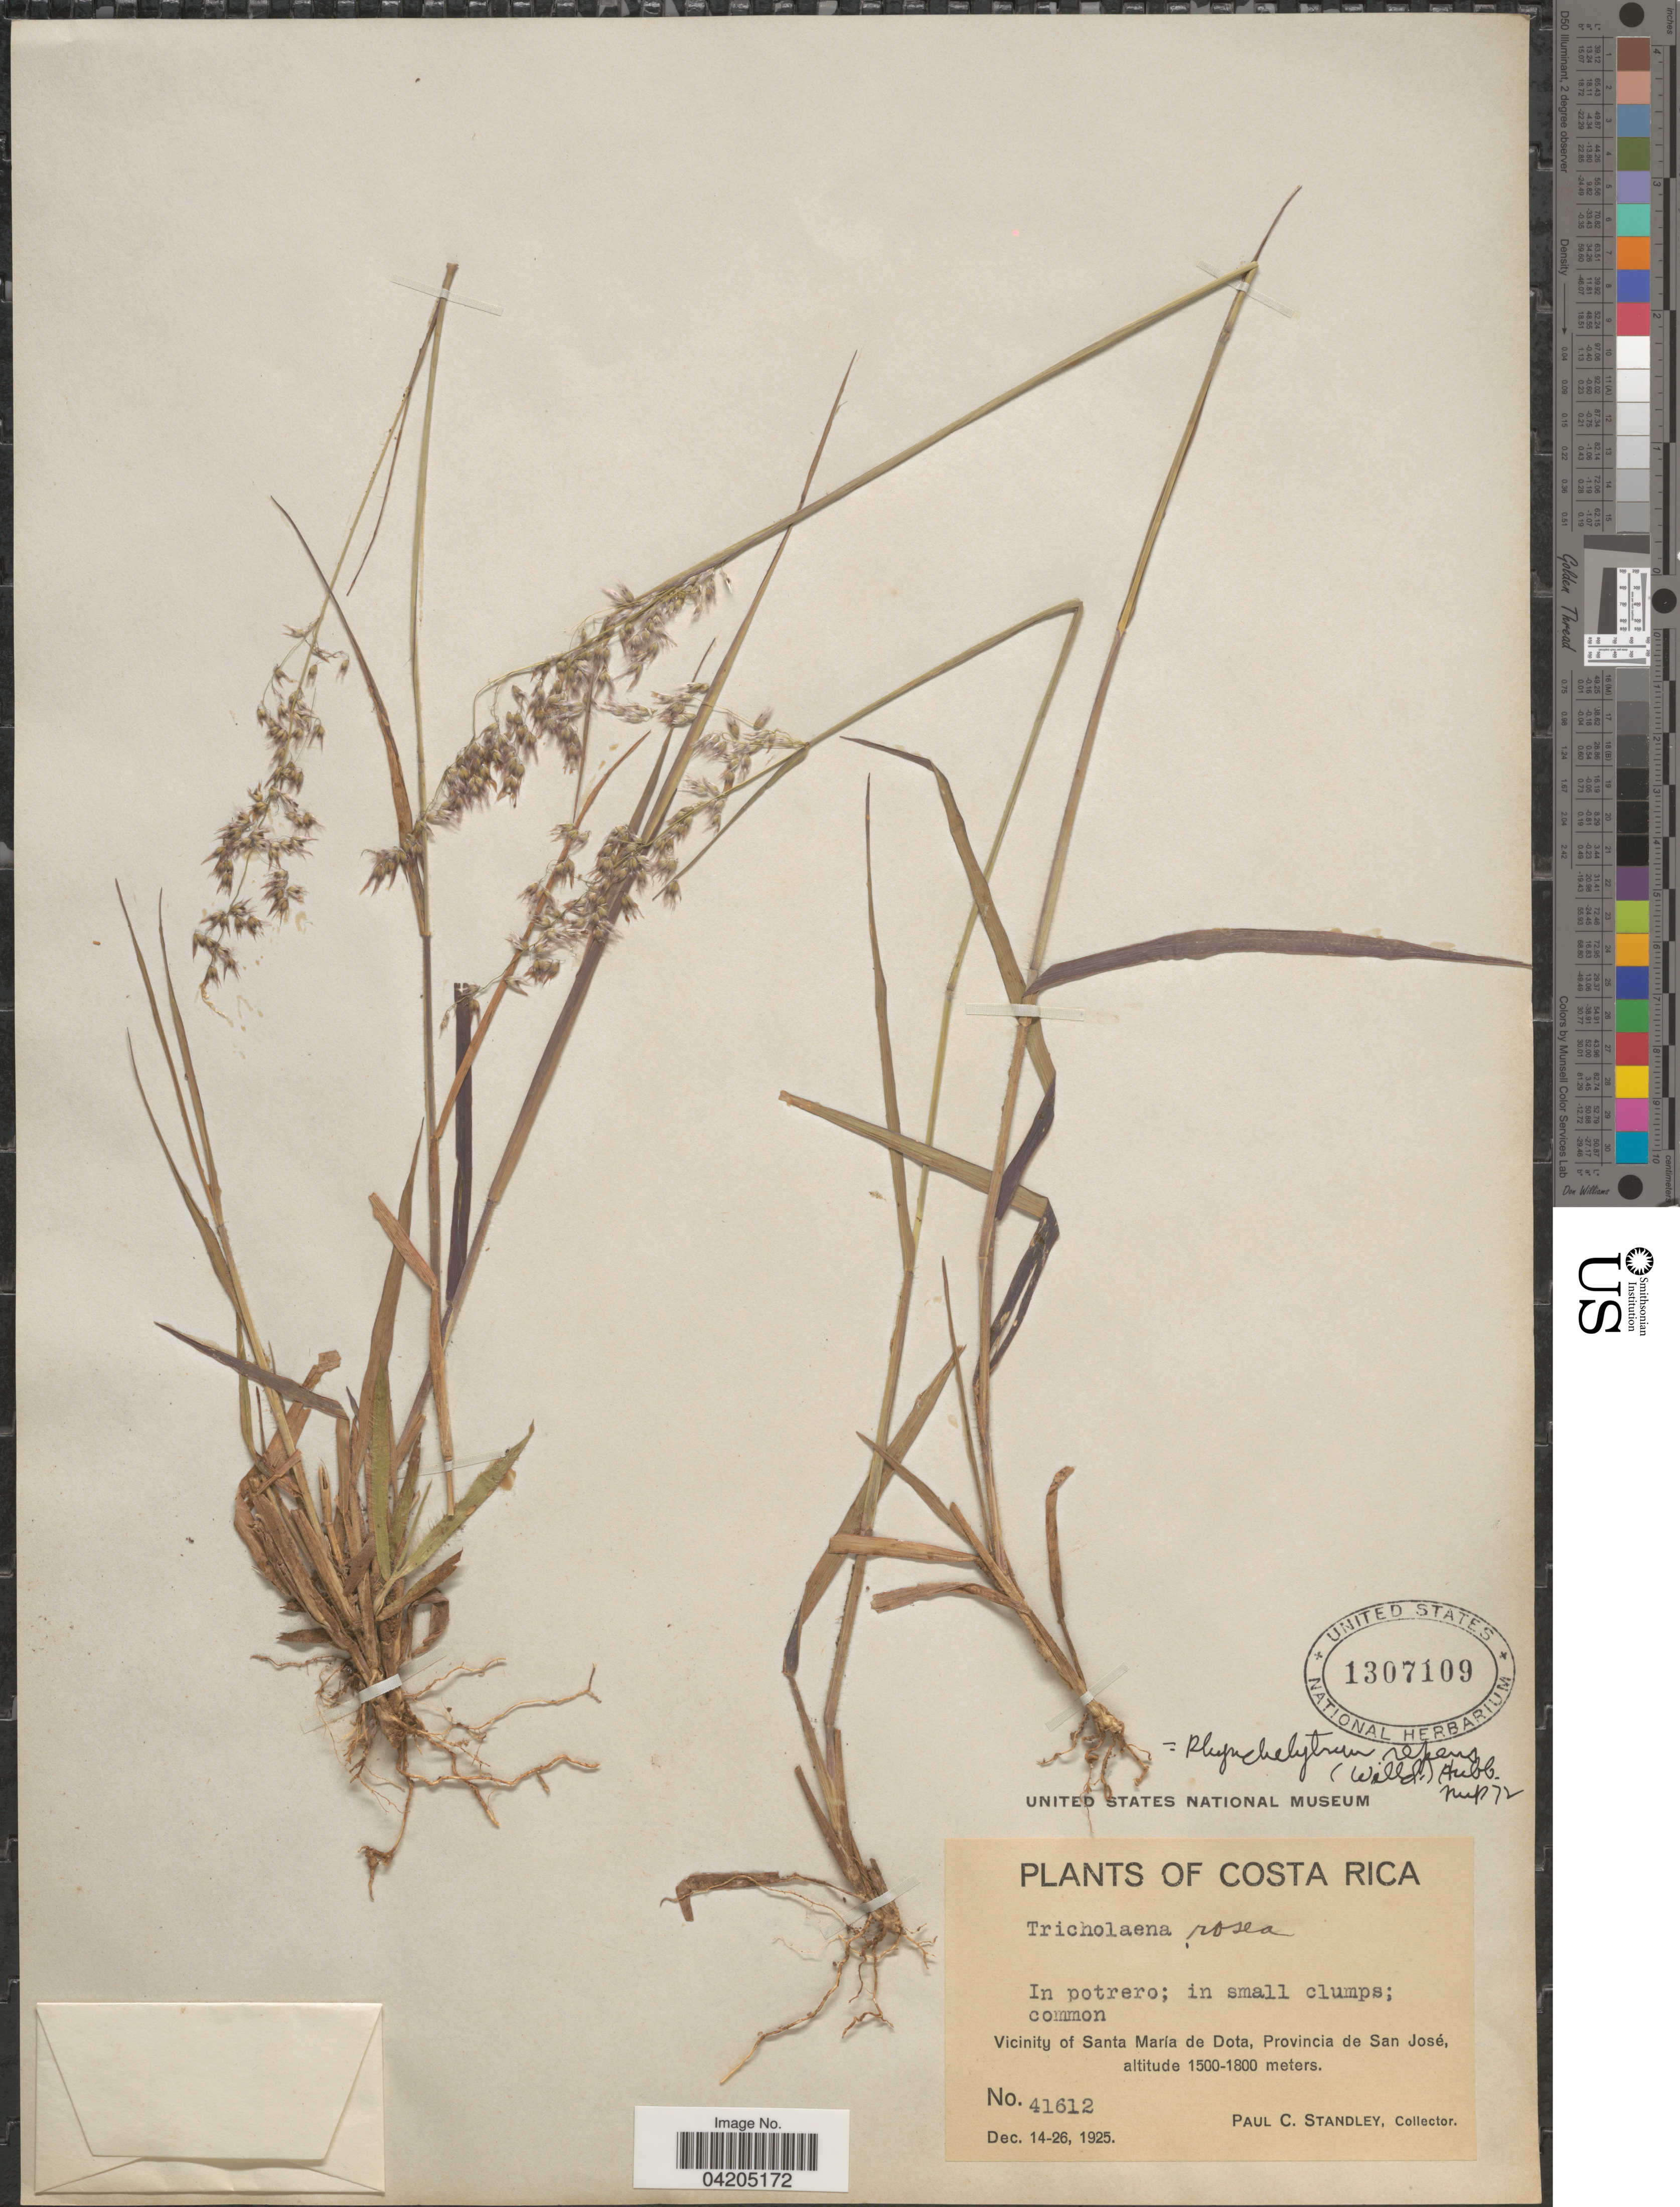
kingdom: Plantae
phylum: Tracheophyta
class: Liliopsida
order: Poales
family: Poaceae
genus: Melinis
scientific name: Melinis repens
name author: (Willd.) Zizka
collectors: P. C. Standley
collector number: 41612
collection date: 1925-12-14/1925-12-26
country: Costa Rica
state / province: San José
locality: Vicinity of Santa María de Dota.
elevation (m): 1500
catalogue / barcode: US 1307109